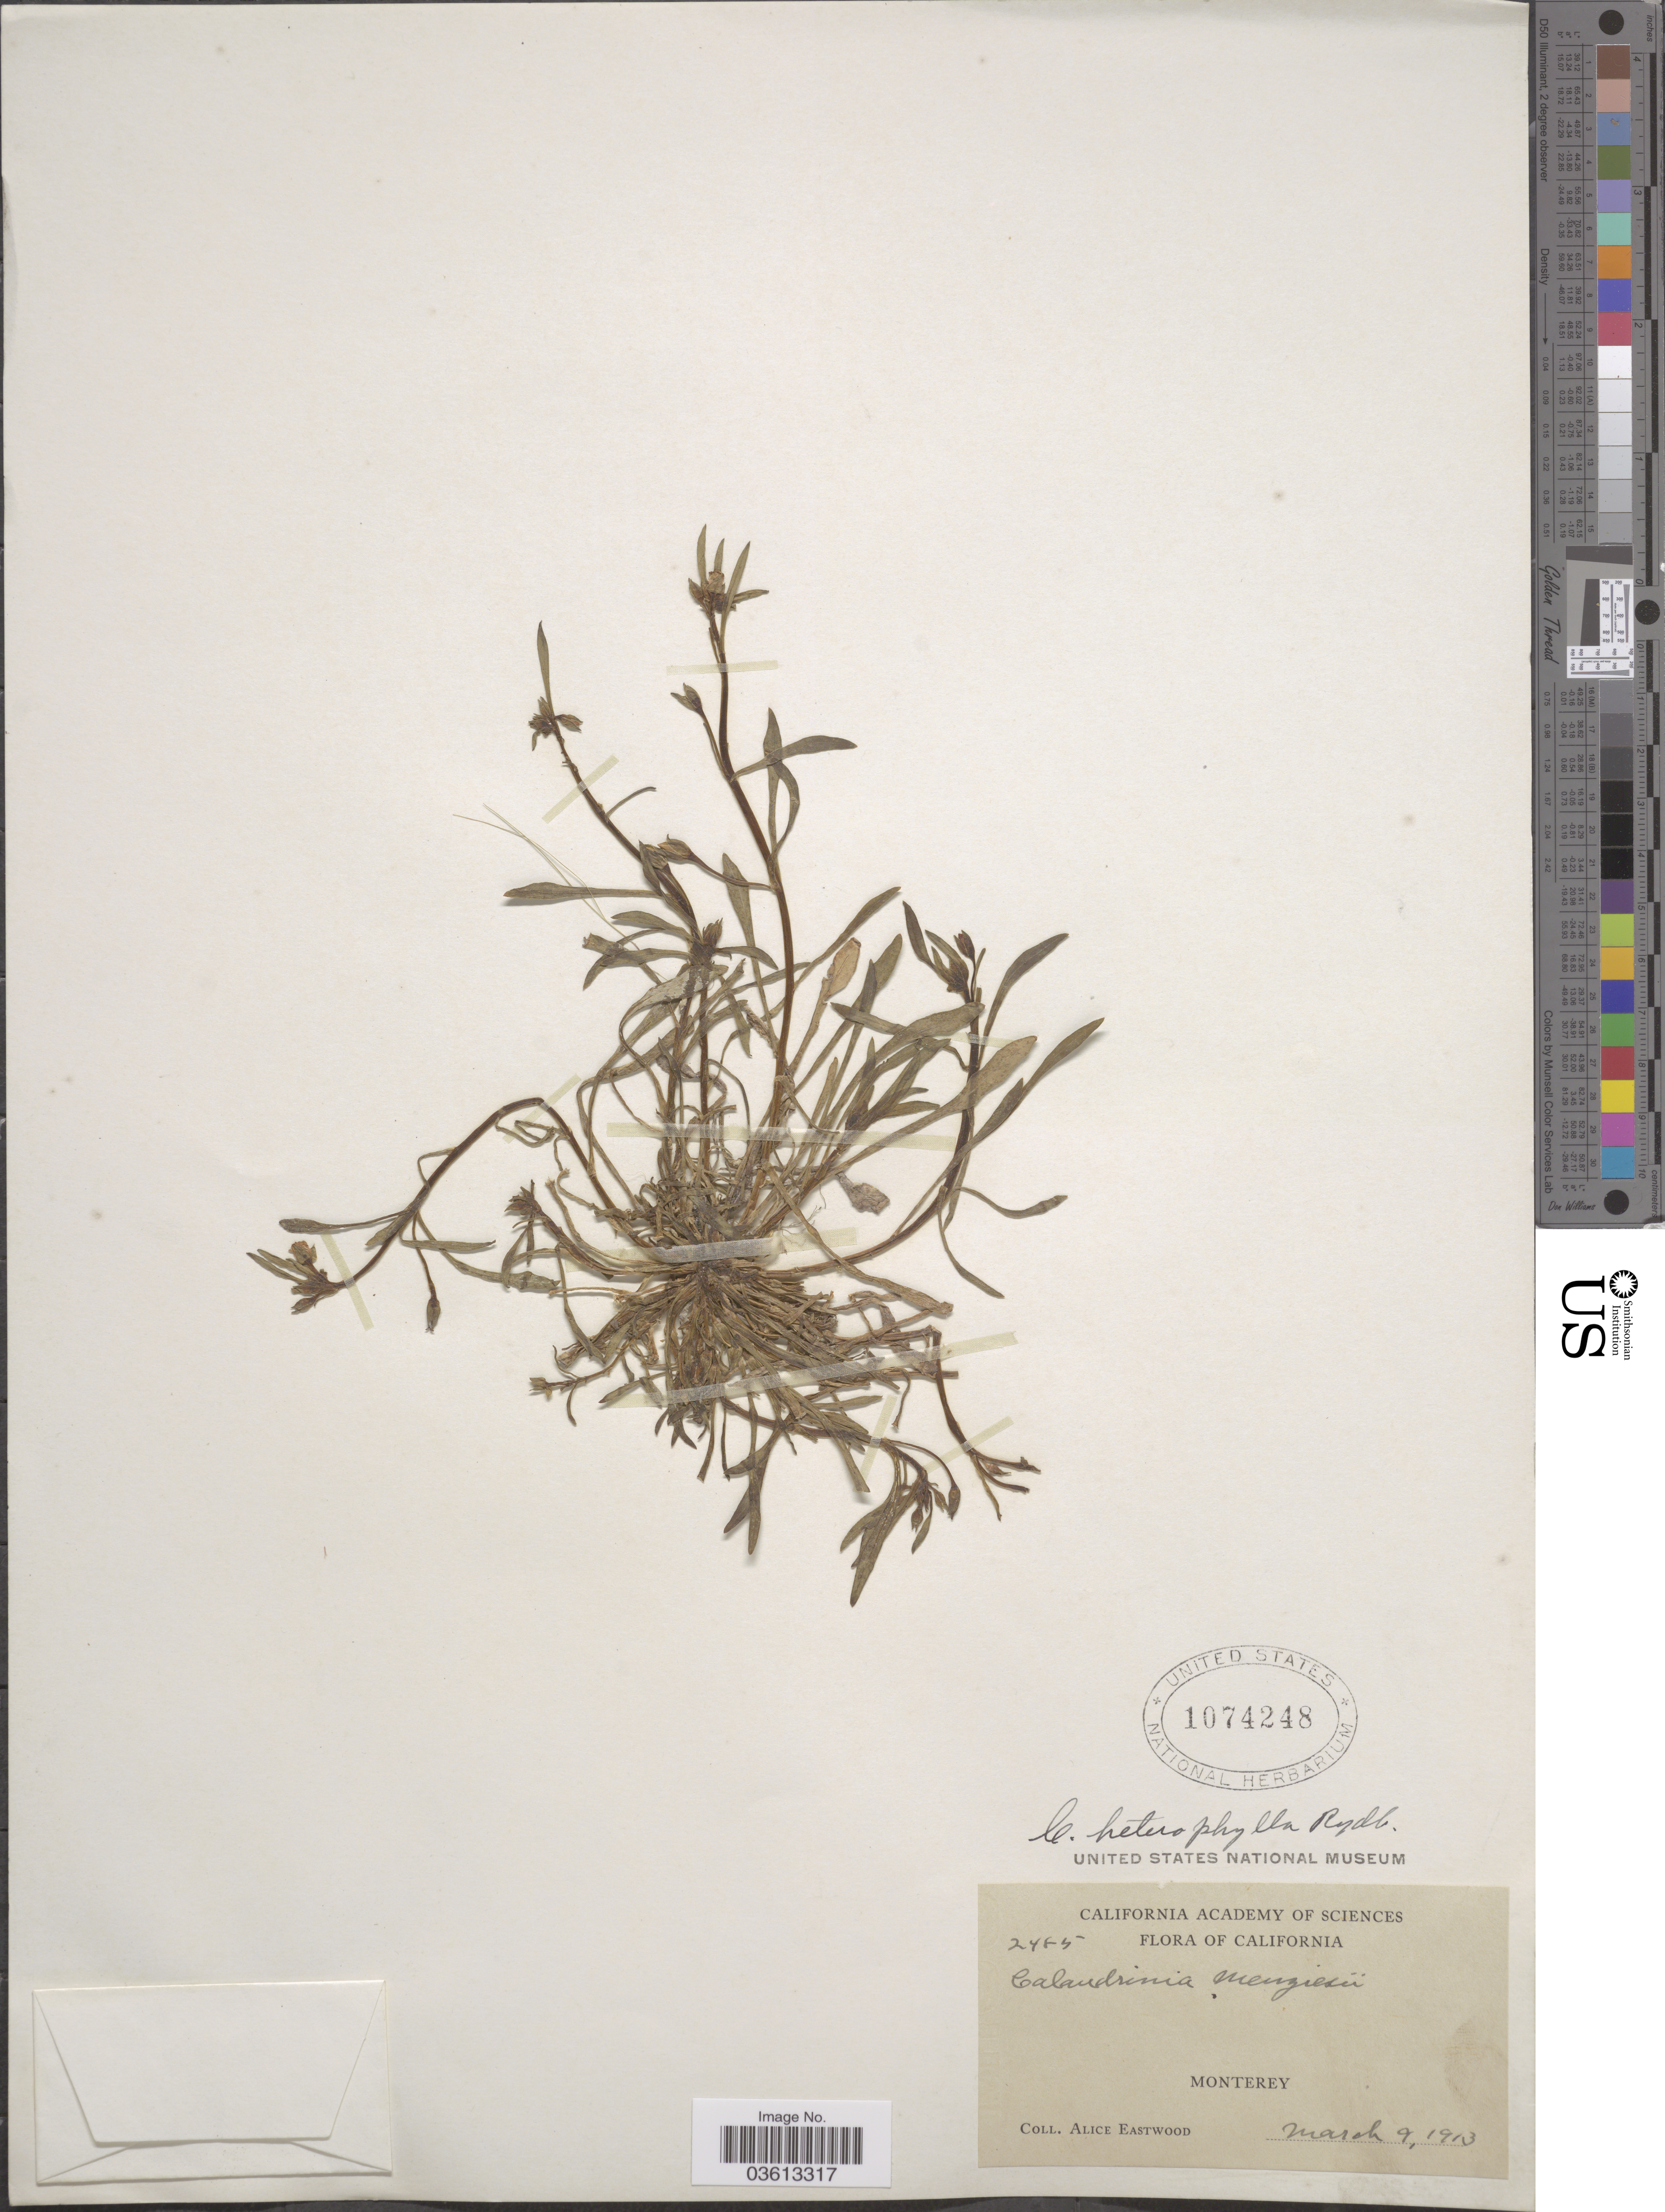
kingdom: Plantae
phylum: Tracheophyta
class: Magnoliopsida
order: Caryophyllales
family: Montiaceae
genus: Calandrinia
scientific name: Calandrinia ciliata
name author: (Ruiz & Pav.) DC.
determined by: Strong, Mark T., (BOT), Smithsonian Institution - National Museum of Natural History (UNITED STATES)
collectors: A. Eastwood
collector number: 2485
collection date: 1913-03-09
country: United States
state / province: California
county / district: Monterey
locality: Monterey.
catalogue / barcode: US 1074248